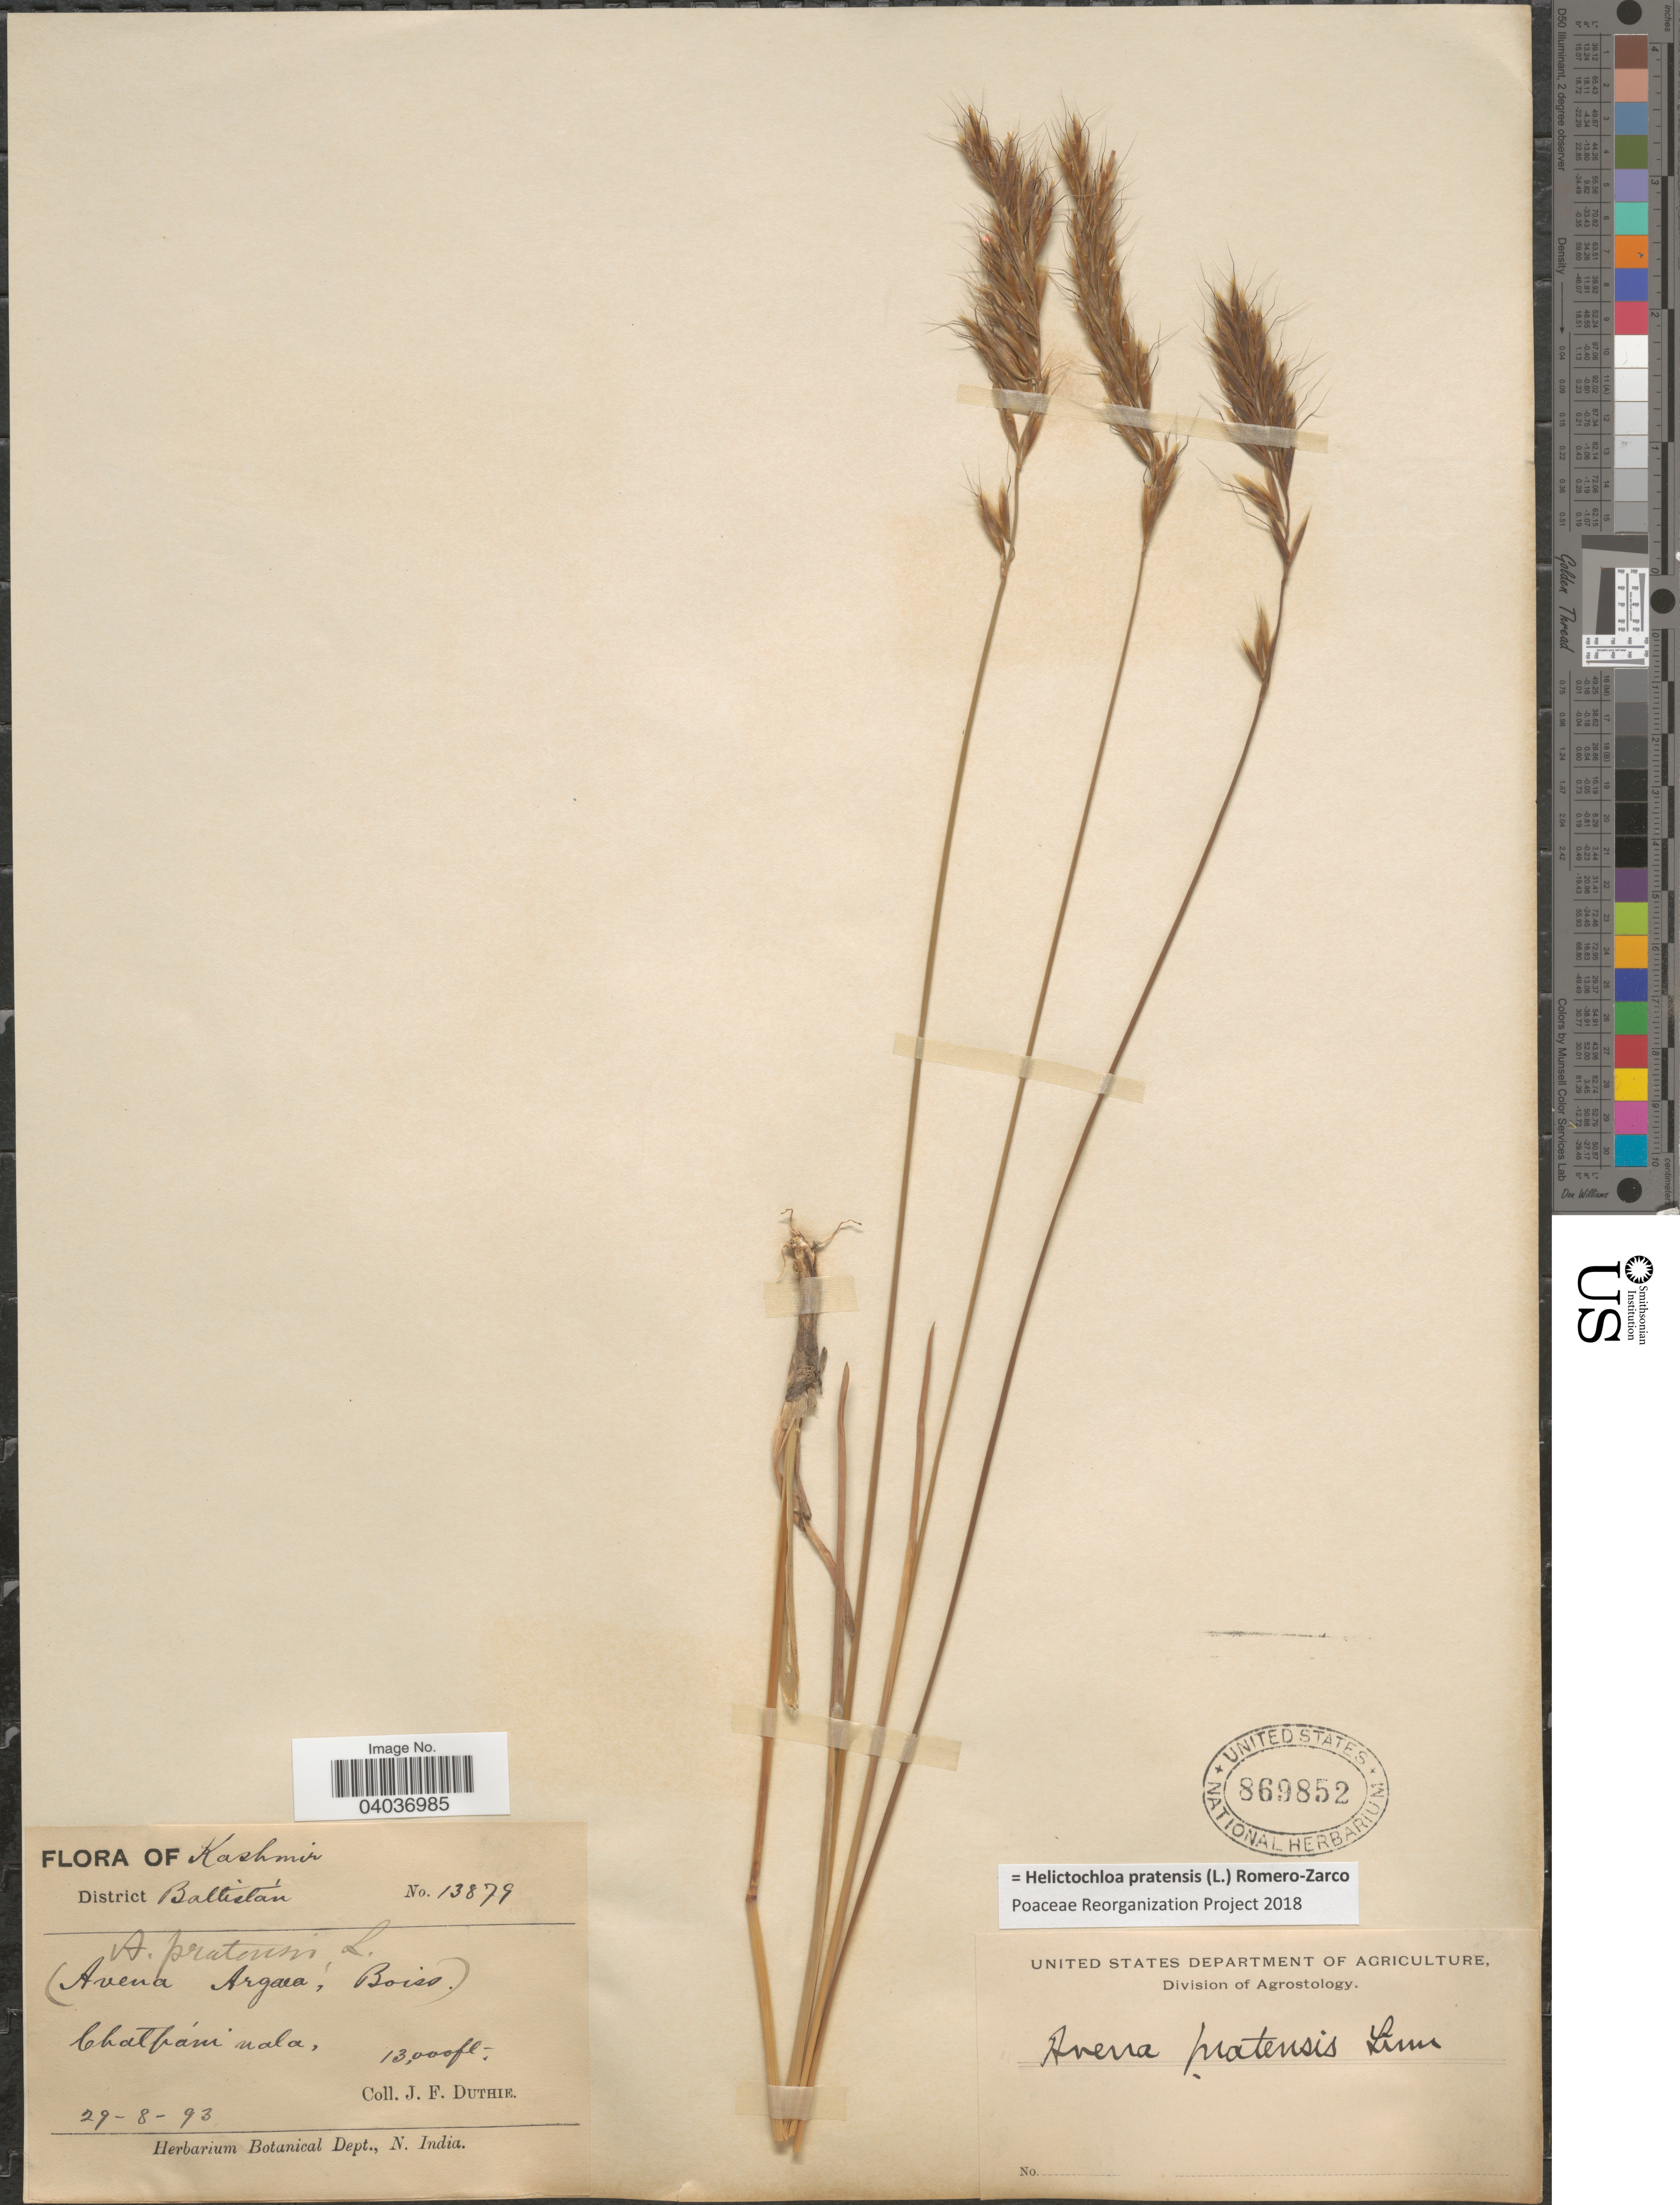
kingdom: Plantae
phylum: Tracheophyta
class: Liliopsida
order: Poales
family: Poaceae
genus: Helictochloa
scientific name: Helictochloa pratensis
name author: (L.) Romero-Zarco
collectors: J. F. Duthie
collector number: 13879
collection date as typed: Transcribed d/m/y: 29/8/93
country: Pakistan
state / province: Gilgit-Baltistan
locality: Kashmir. District Baltistan. Chatpáni nala.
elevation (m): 3962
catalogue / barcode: US 869852